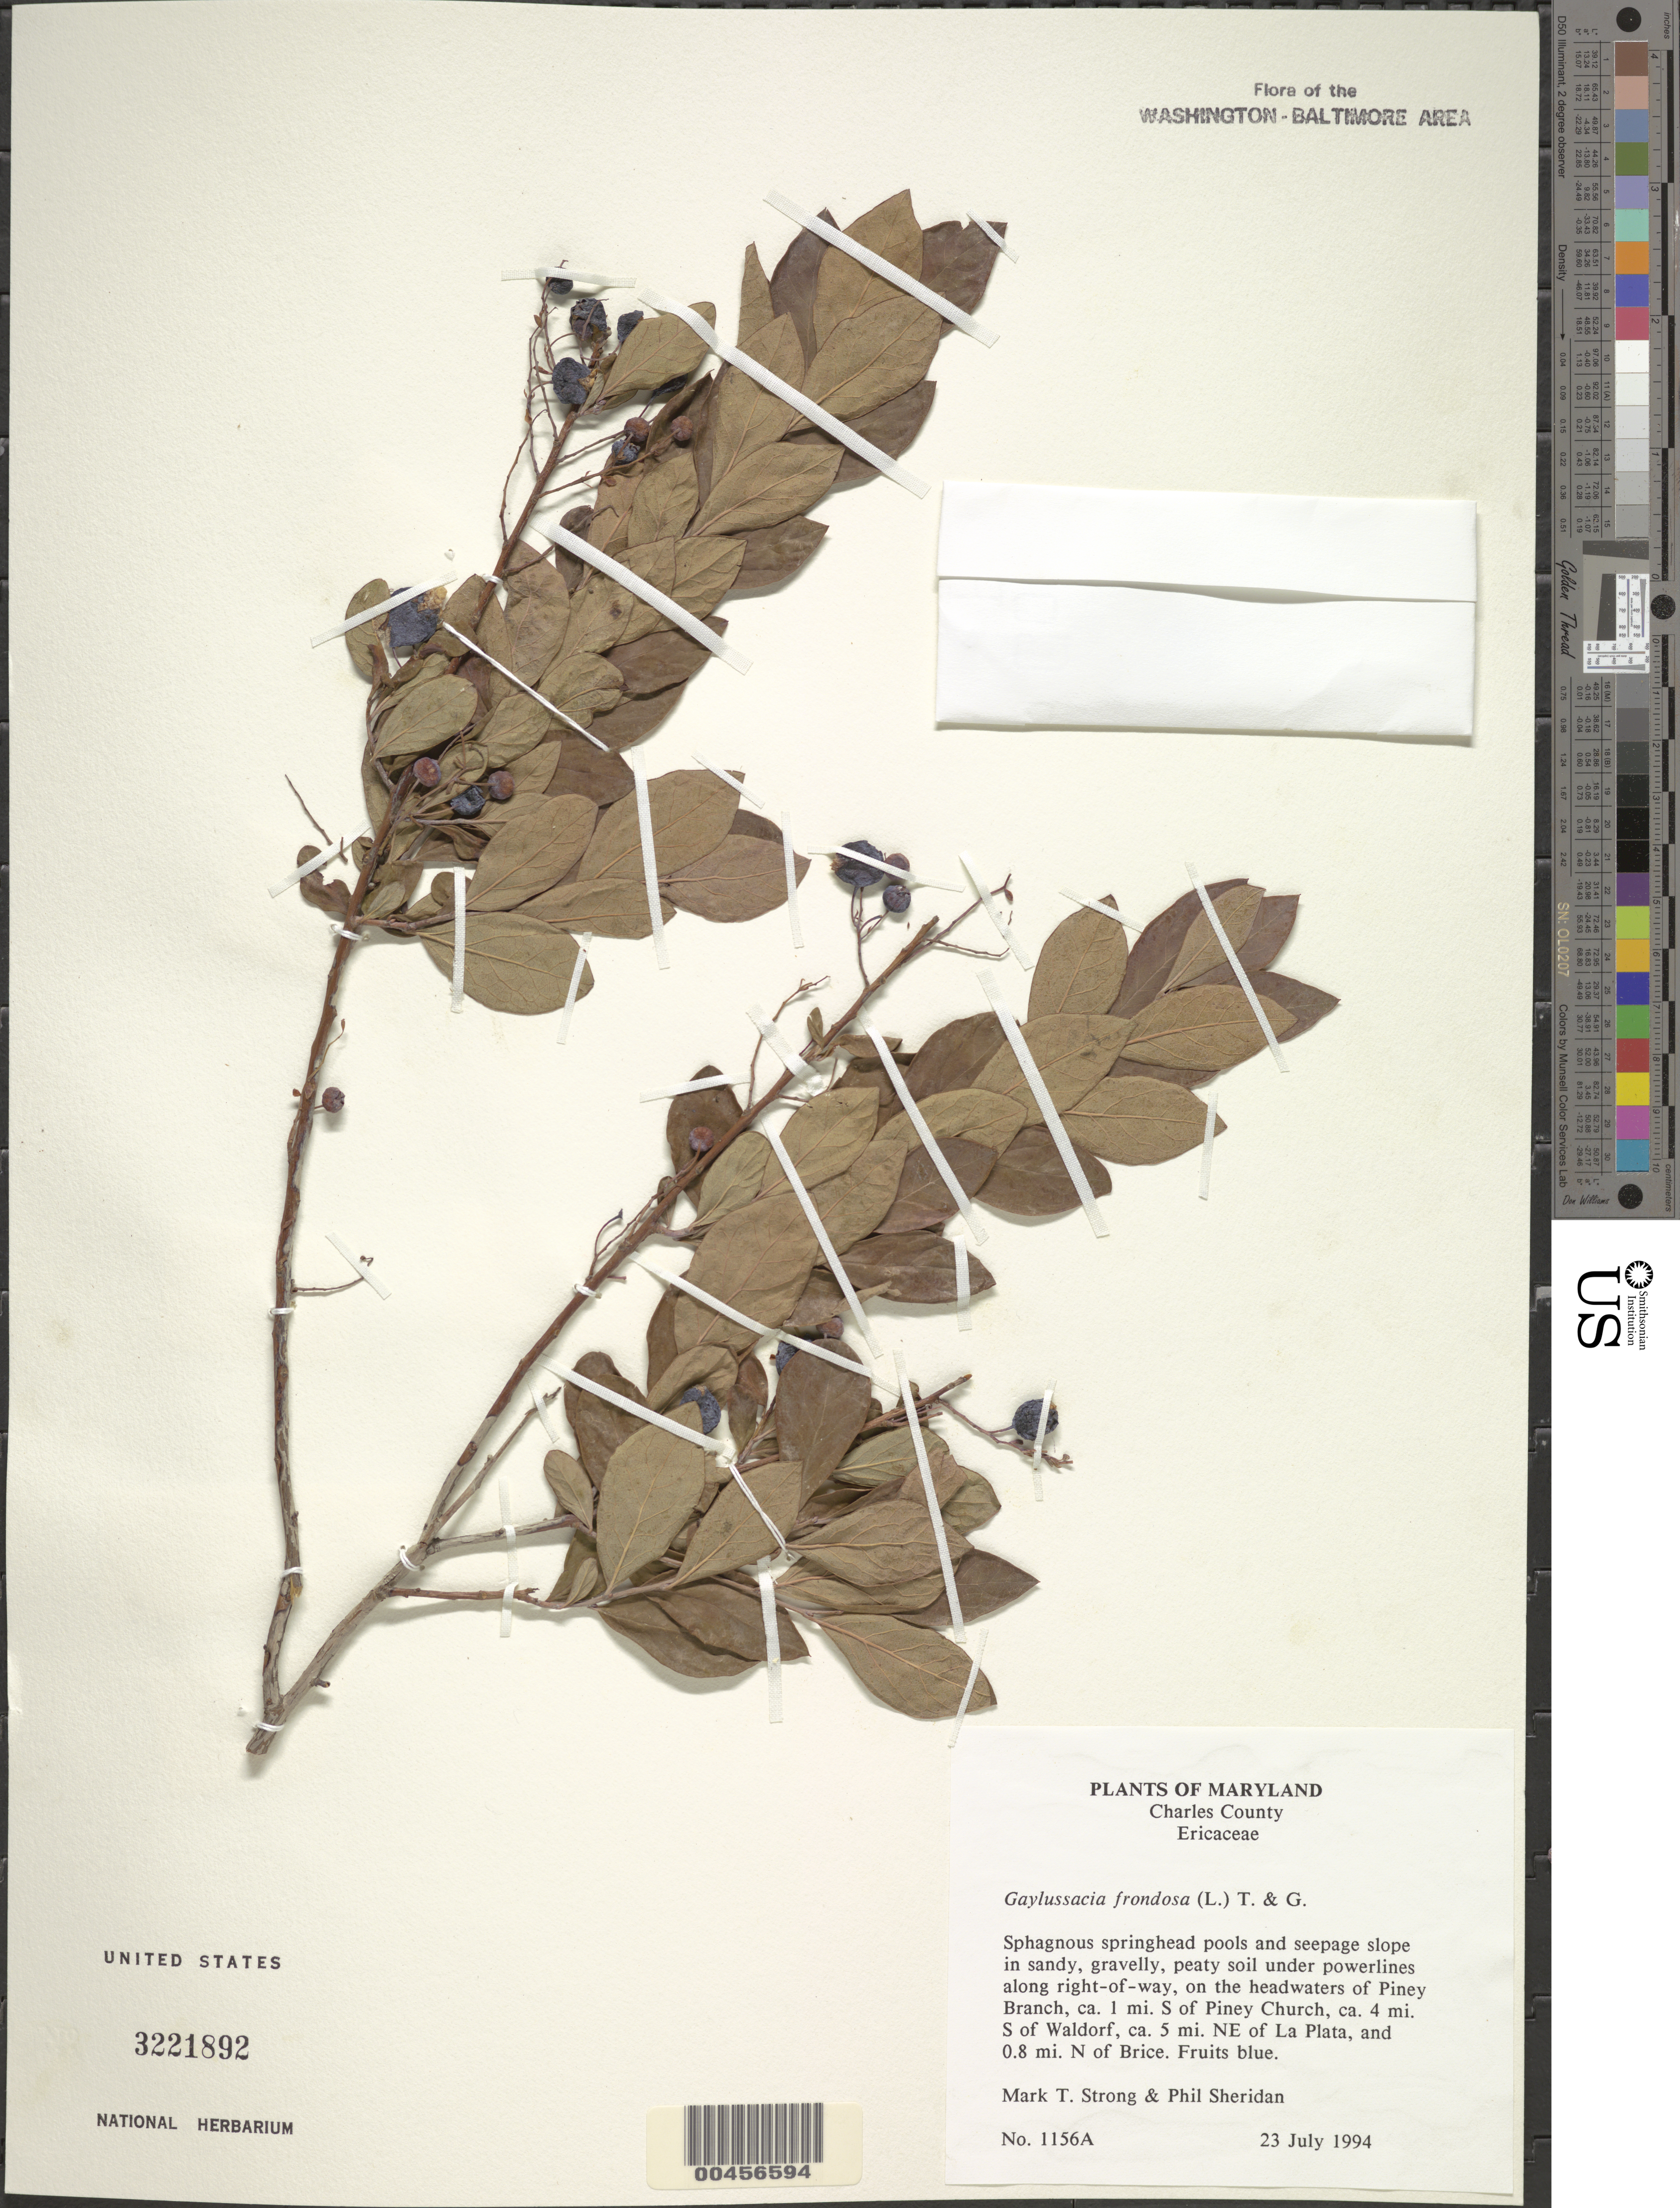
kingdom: Plantae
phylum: Tracheophyta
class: Magnoliopsida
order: Ericales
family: Ericaceae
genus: Gaylussacia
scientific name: Gaylussacia frondosa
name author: (L.) Torr. & A. Gray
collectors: M. T. Strong & P. Sheridan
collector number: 1156A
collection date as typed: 23 Jul 1994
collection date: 1994-07-23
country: United States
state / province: Maryland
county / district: Charles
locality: Piney Branch, S of Piney Church, S of Waldorf, NE of La Plata, N of Brice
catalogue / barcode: US 3221892